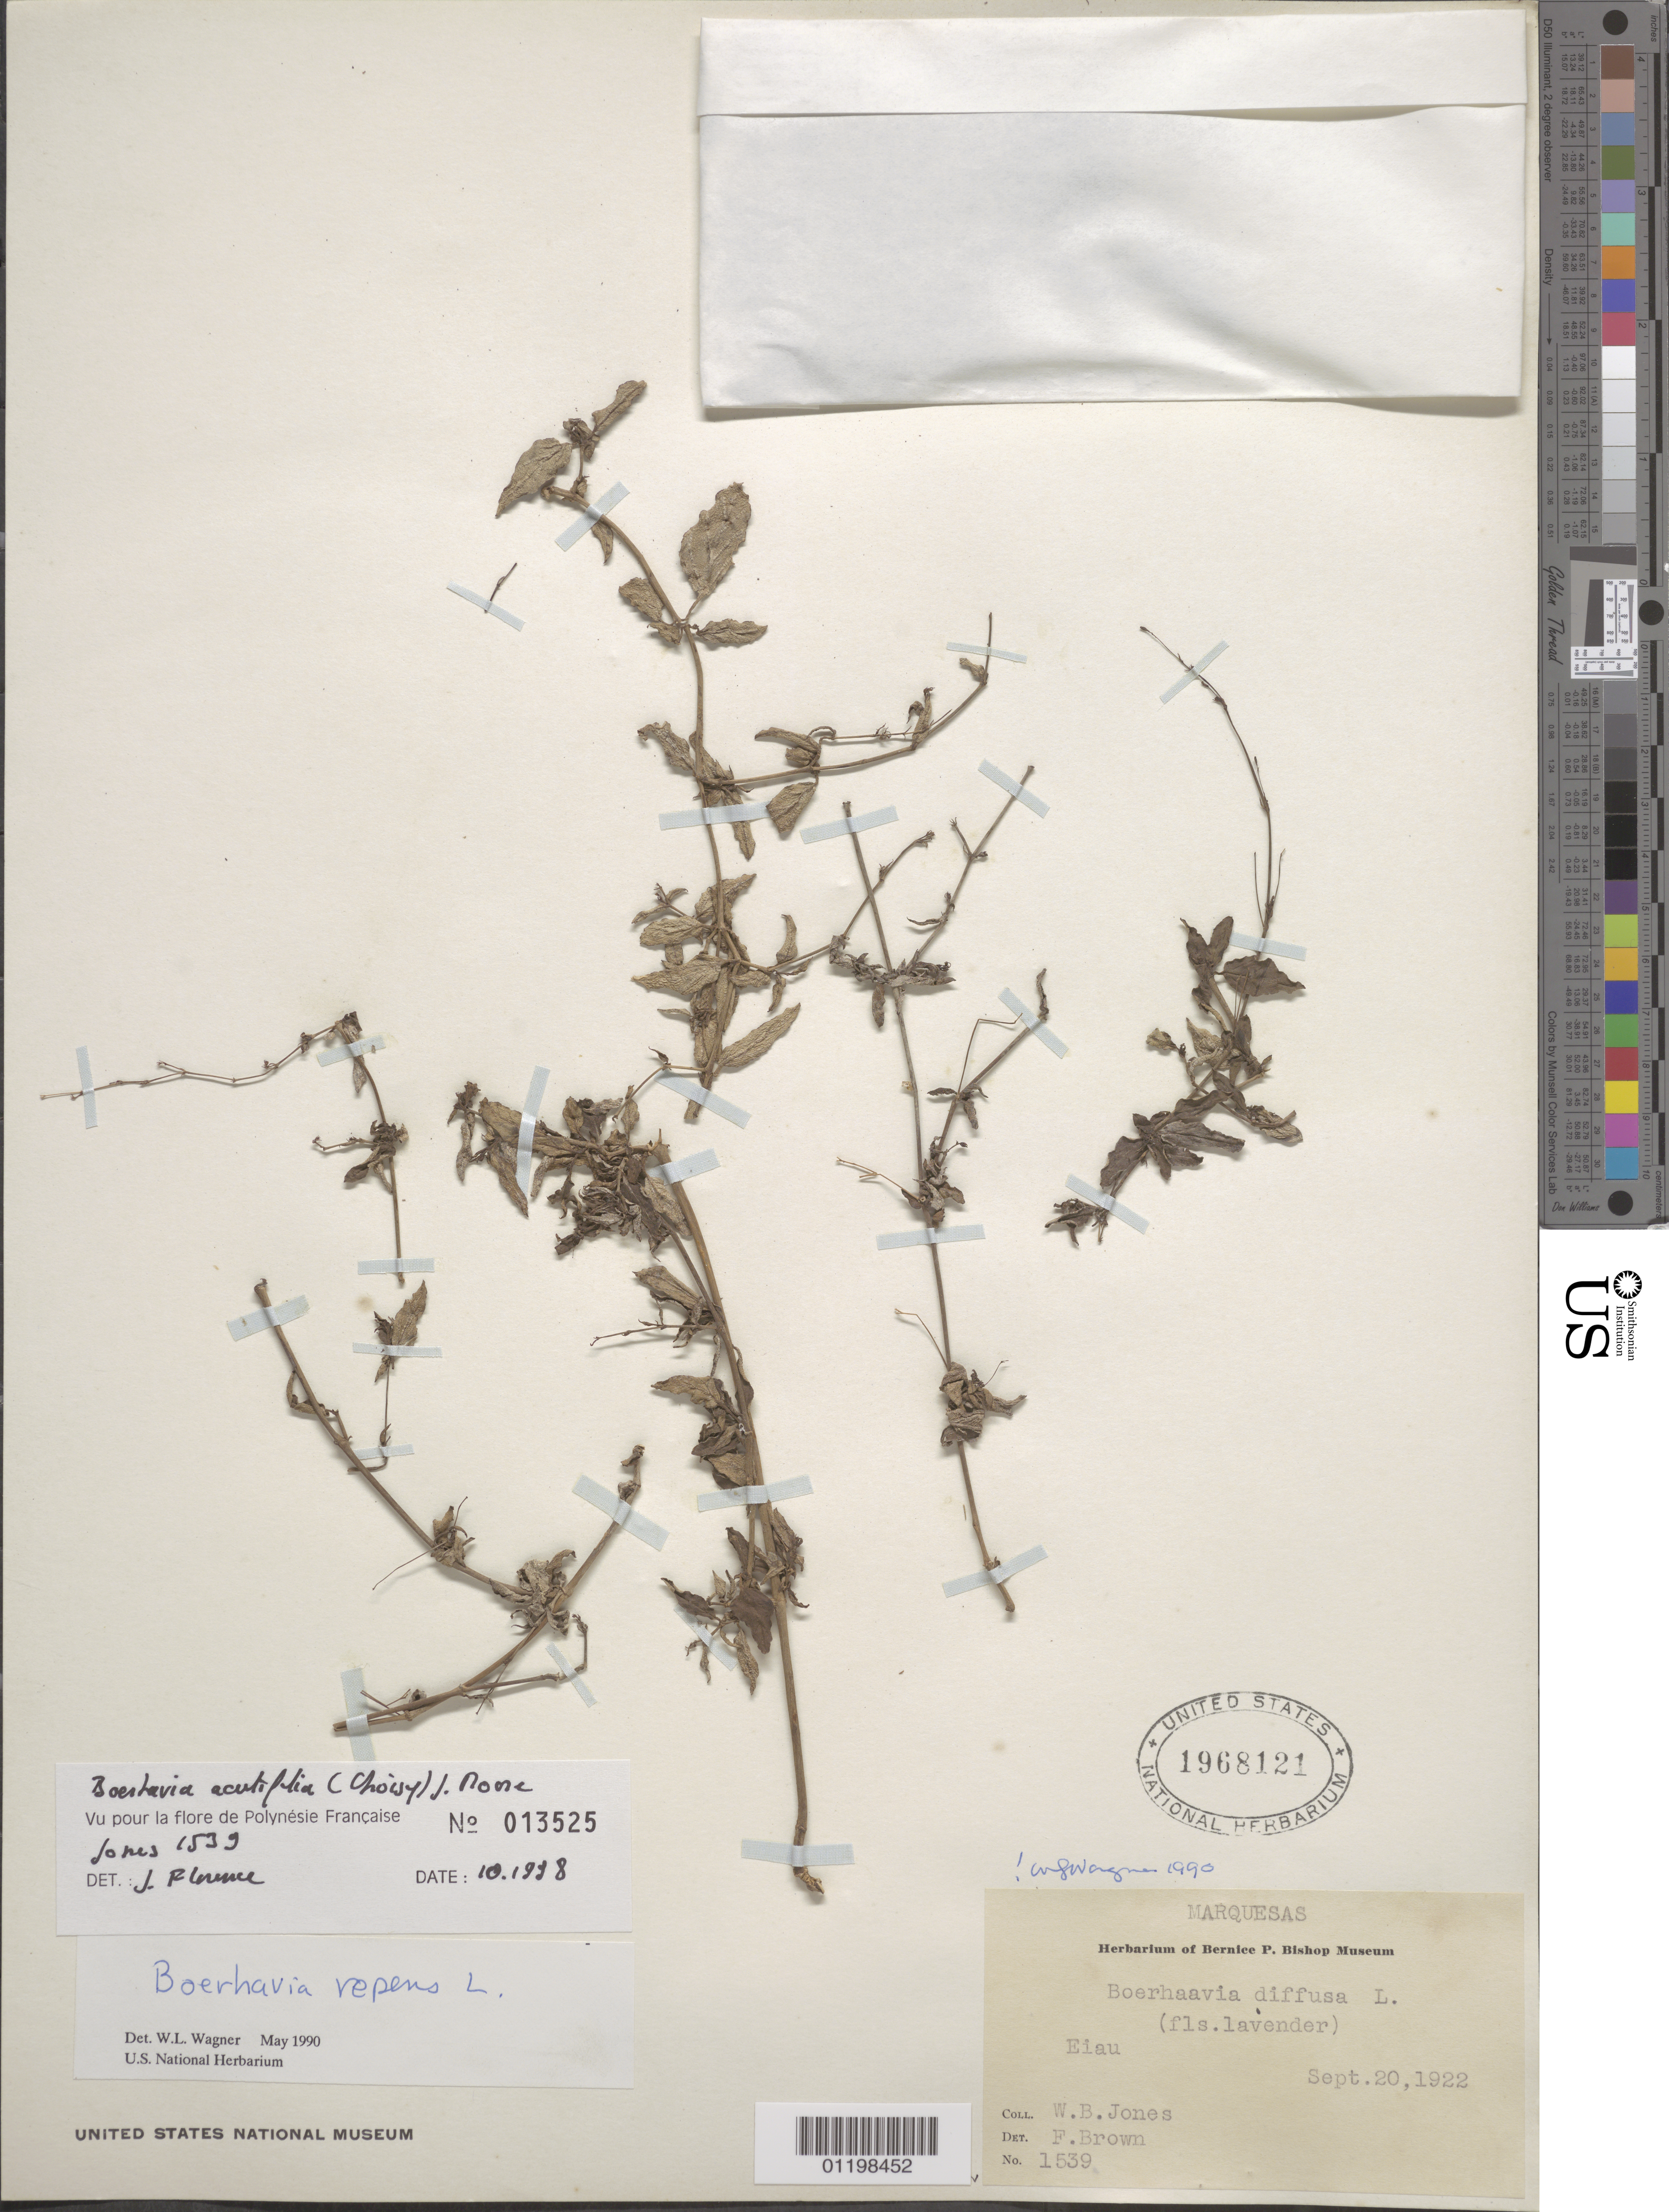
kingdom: Plantae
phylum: Tracheophyta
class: Magnoliopsida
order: Caryophyllales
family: Nyctaginaceae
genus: Boerhavia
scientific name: Boerhavia acutifolia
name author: (Choisy) J.W. Moore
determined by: Florence, J.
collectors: W. B. Jones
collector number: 1539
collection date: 1922-09-20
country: French Polynesia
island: Eiao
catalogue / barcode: US 1968121